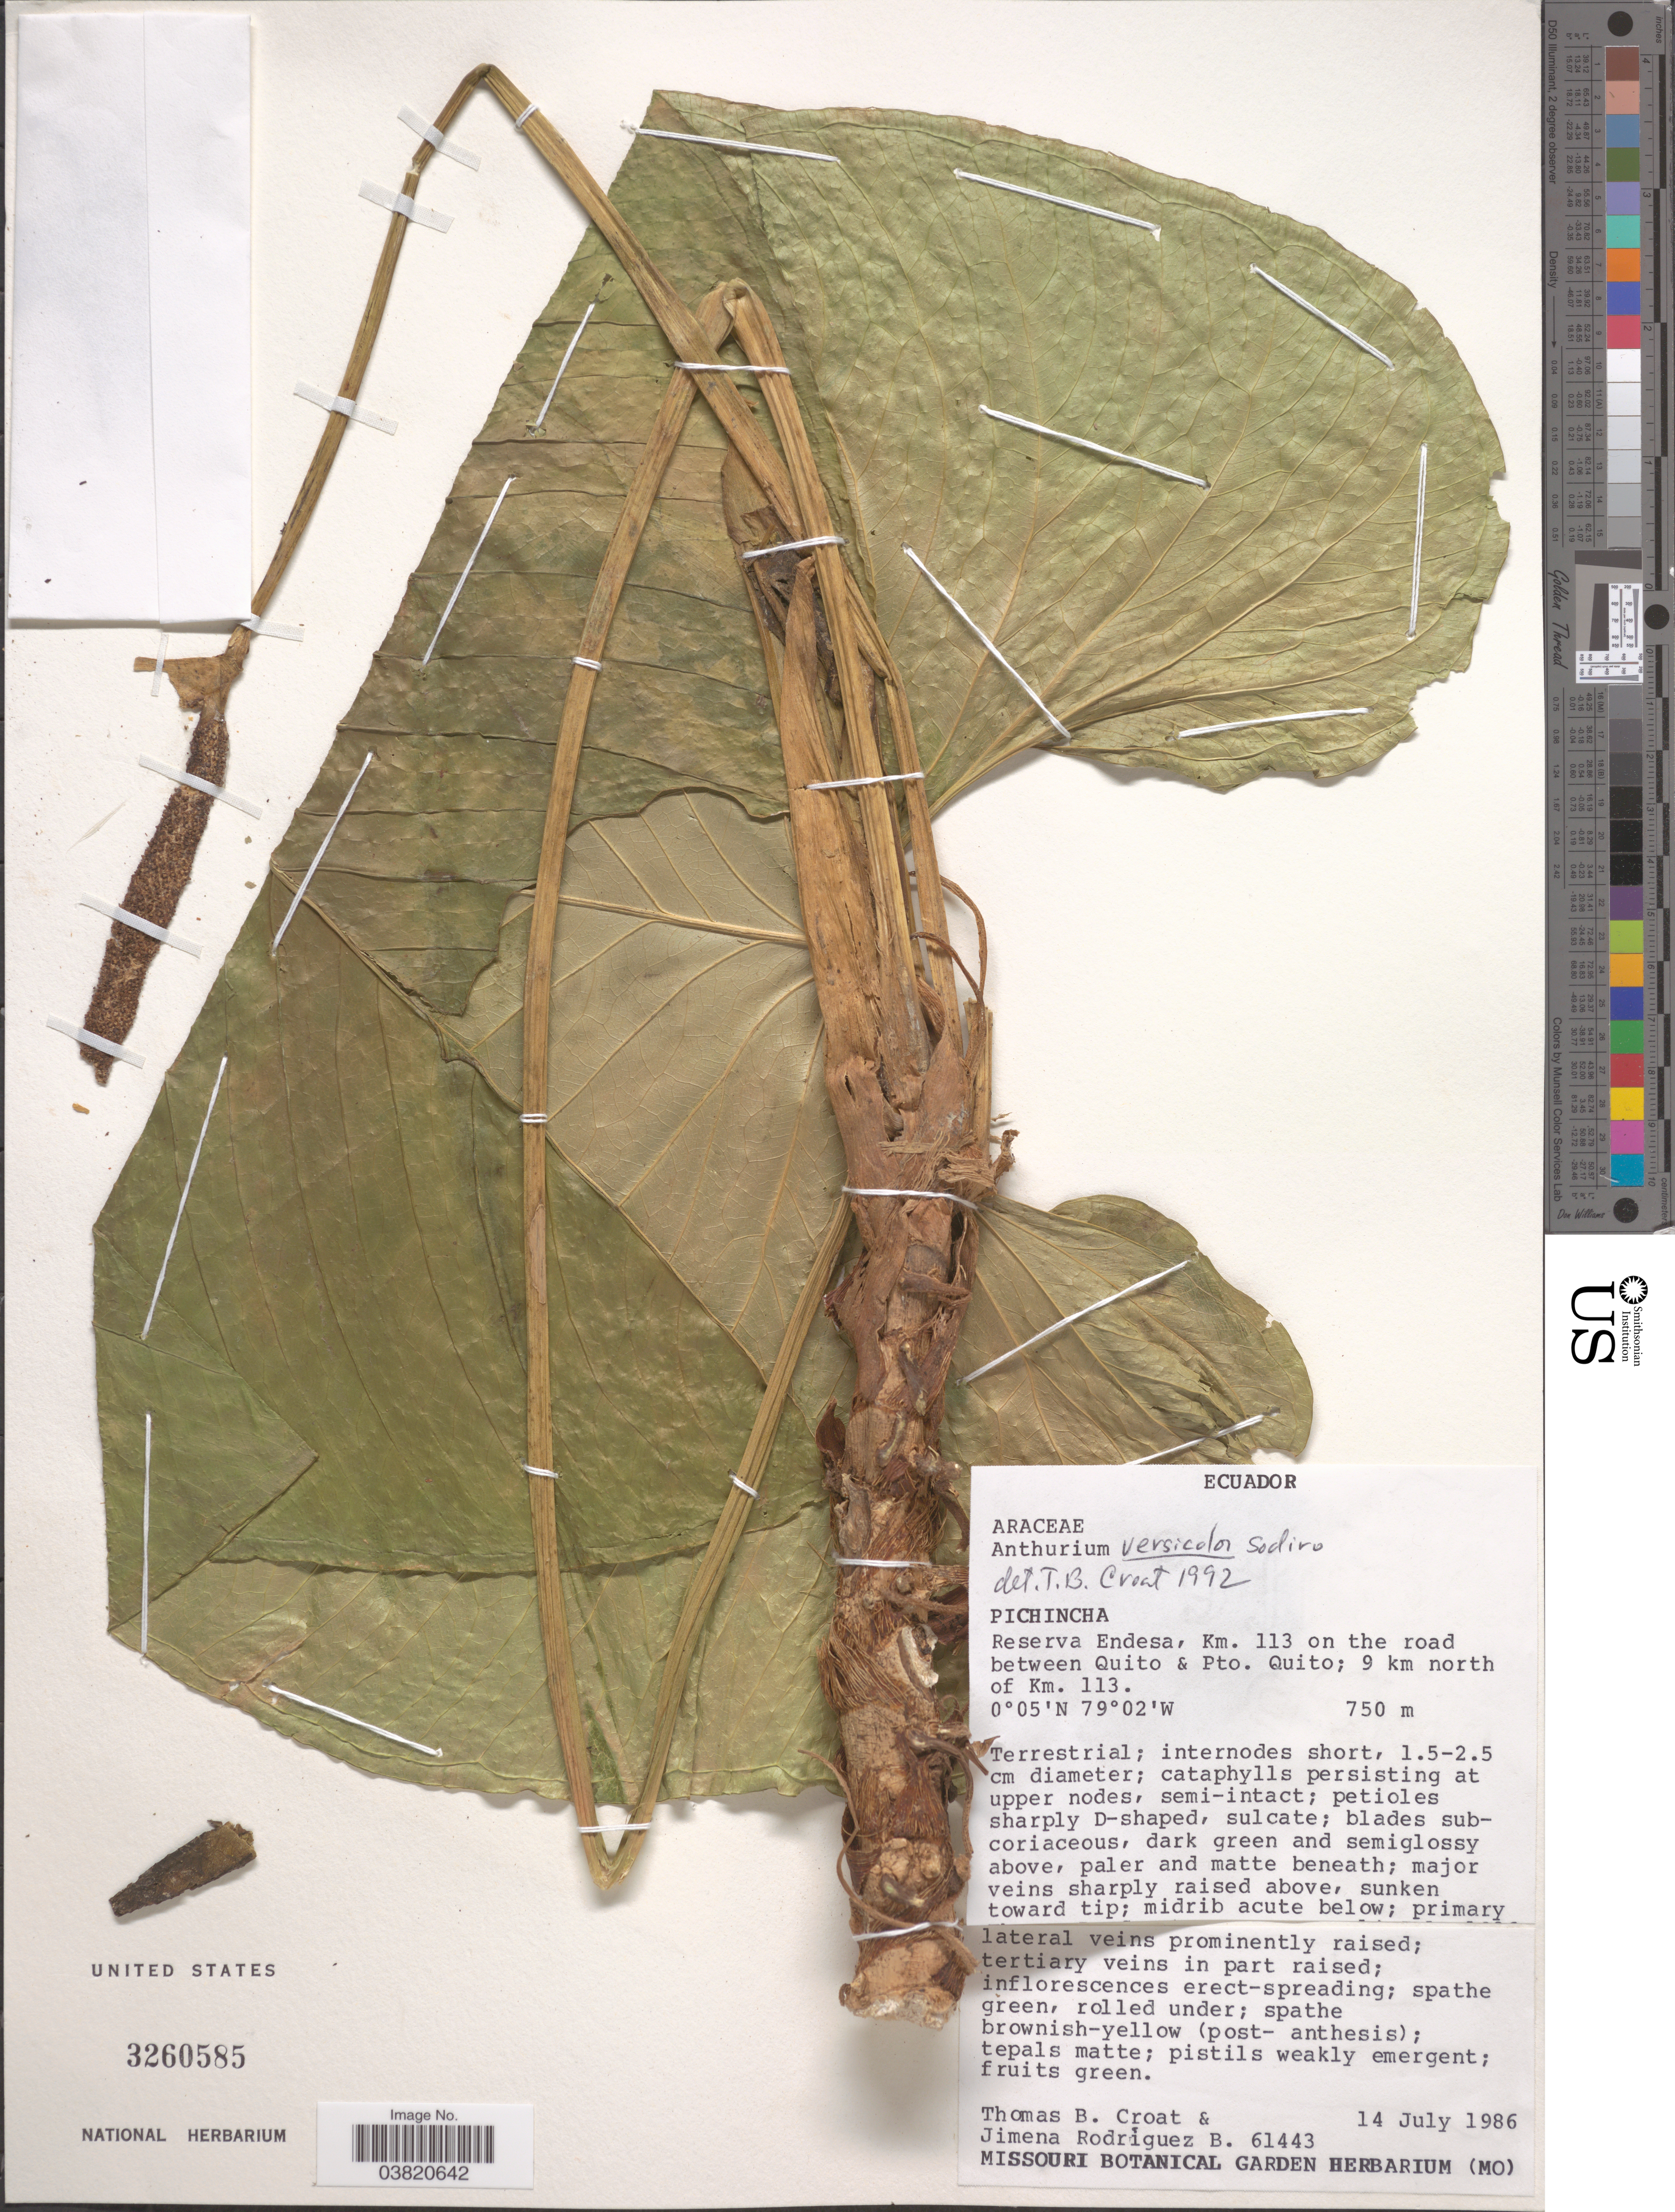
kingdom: Plantae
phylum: Tracheophyta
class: Liliopsida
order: Alismatales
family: Araceae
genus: Anthurium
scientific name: Anthurium versicolor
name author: Sodiro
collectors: T. B. Croat & J. Rodriguez B.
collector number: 61443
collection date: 1986-07-14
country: Ecuador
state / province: Pichincha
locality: Reserva Endesa, Km. 113 on the road between Quito & Pto. Quito; 9 km north of Km. 113.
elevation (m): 750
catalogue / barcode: US 3260585